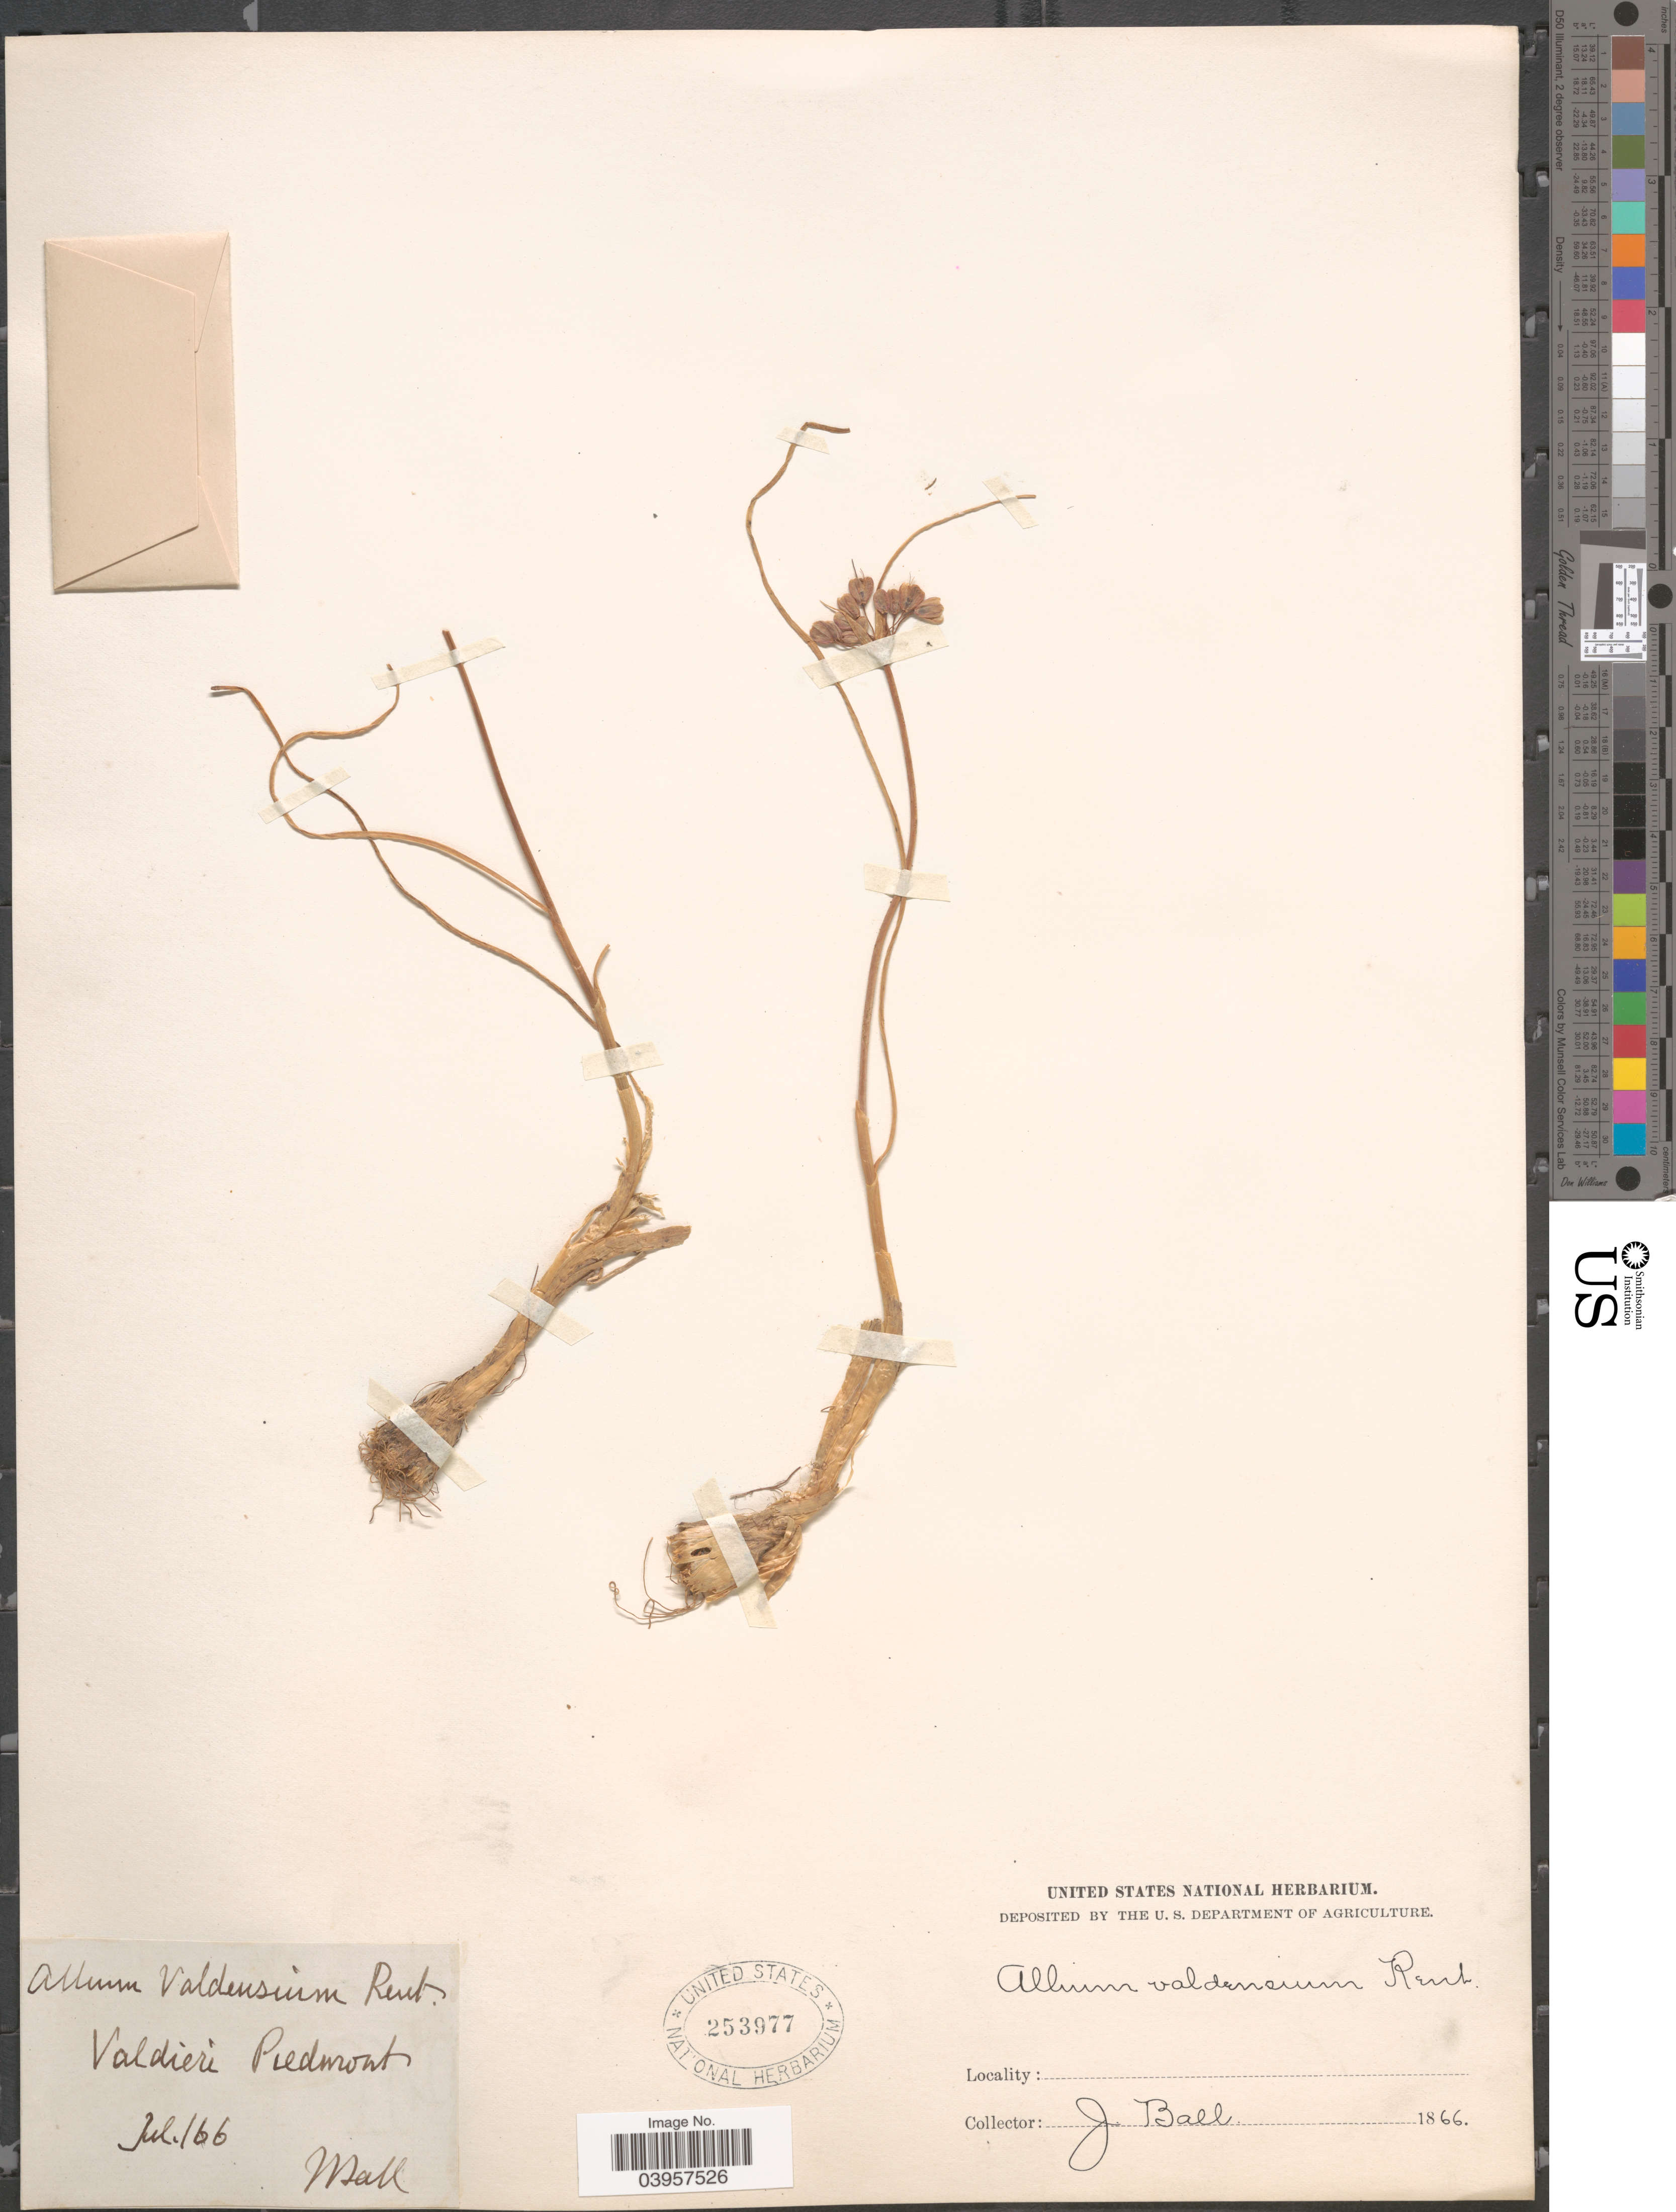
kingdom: Plantae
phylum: Tracheophyta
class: Liliopsida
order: Asparagales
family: Amaryllidaceae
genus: Allium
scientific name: Allium valdensium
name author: Reut.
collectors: J. Ball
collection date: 1866-07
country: Italy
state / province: Piedmont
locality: Valdieri Piedmont.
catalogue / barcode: US 253977